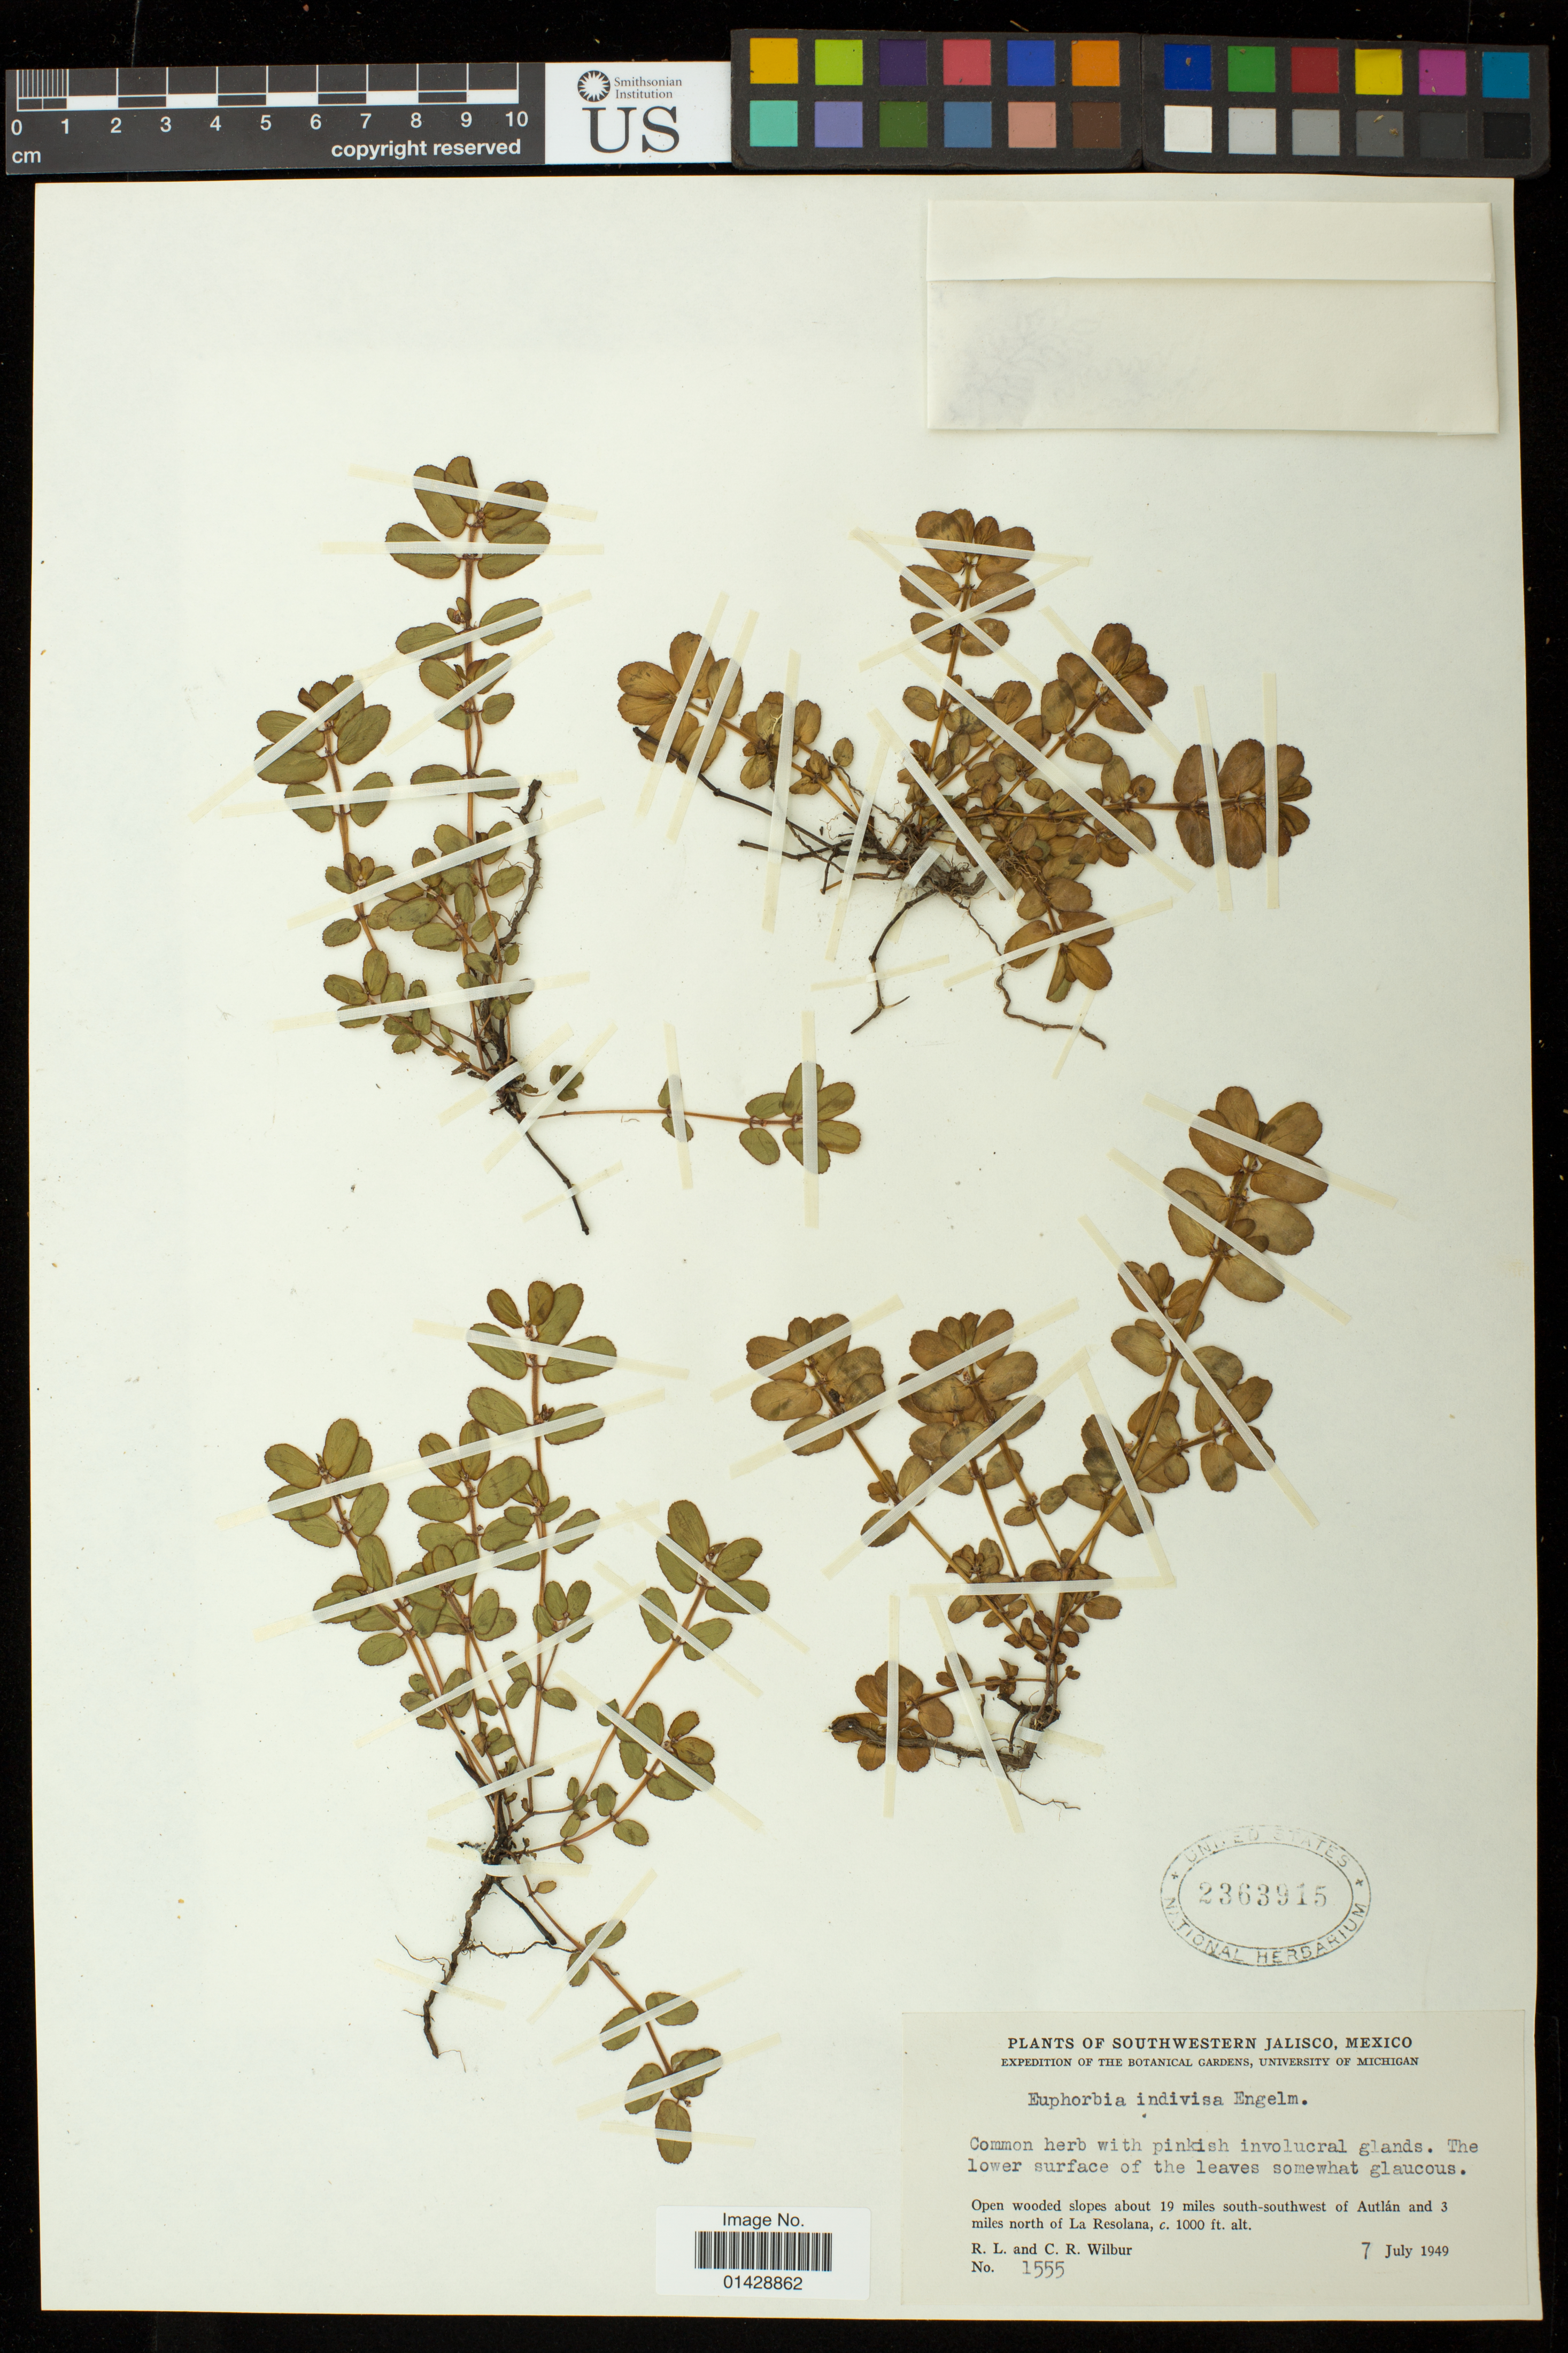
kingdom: Plantae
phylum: Tracheophyta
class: Magnoliopsida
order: Malpighiales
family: Euphorbiaceae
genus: Euphorbia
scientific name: Euphorbia indivisa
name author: (Engelm.) Tidestr.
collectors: R. L. Wilbur & C. Wilbur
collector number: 1555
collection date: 1949-07-07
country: Mexico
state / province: Jalisco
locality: Open wooded slopes about 19 miles south-southwest of Autlan and 3 miles north of La Resolana.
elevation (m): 305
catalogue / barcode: US 2363915